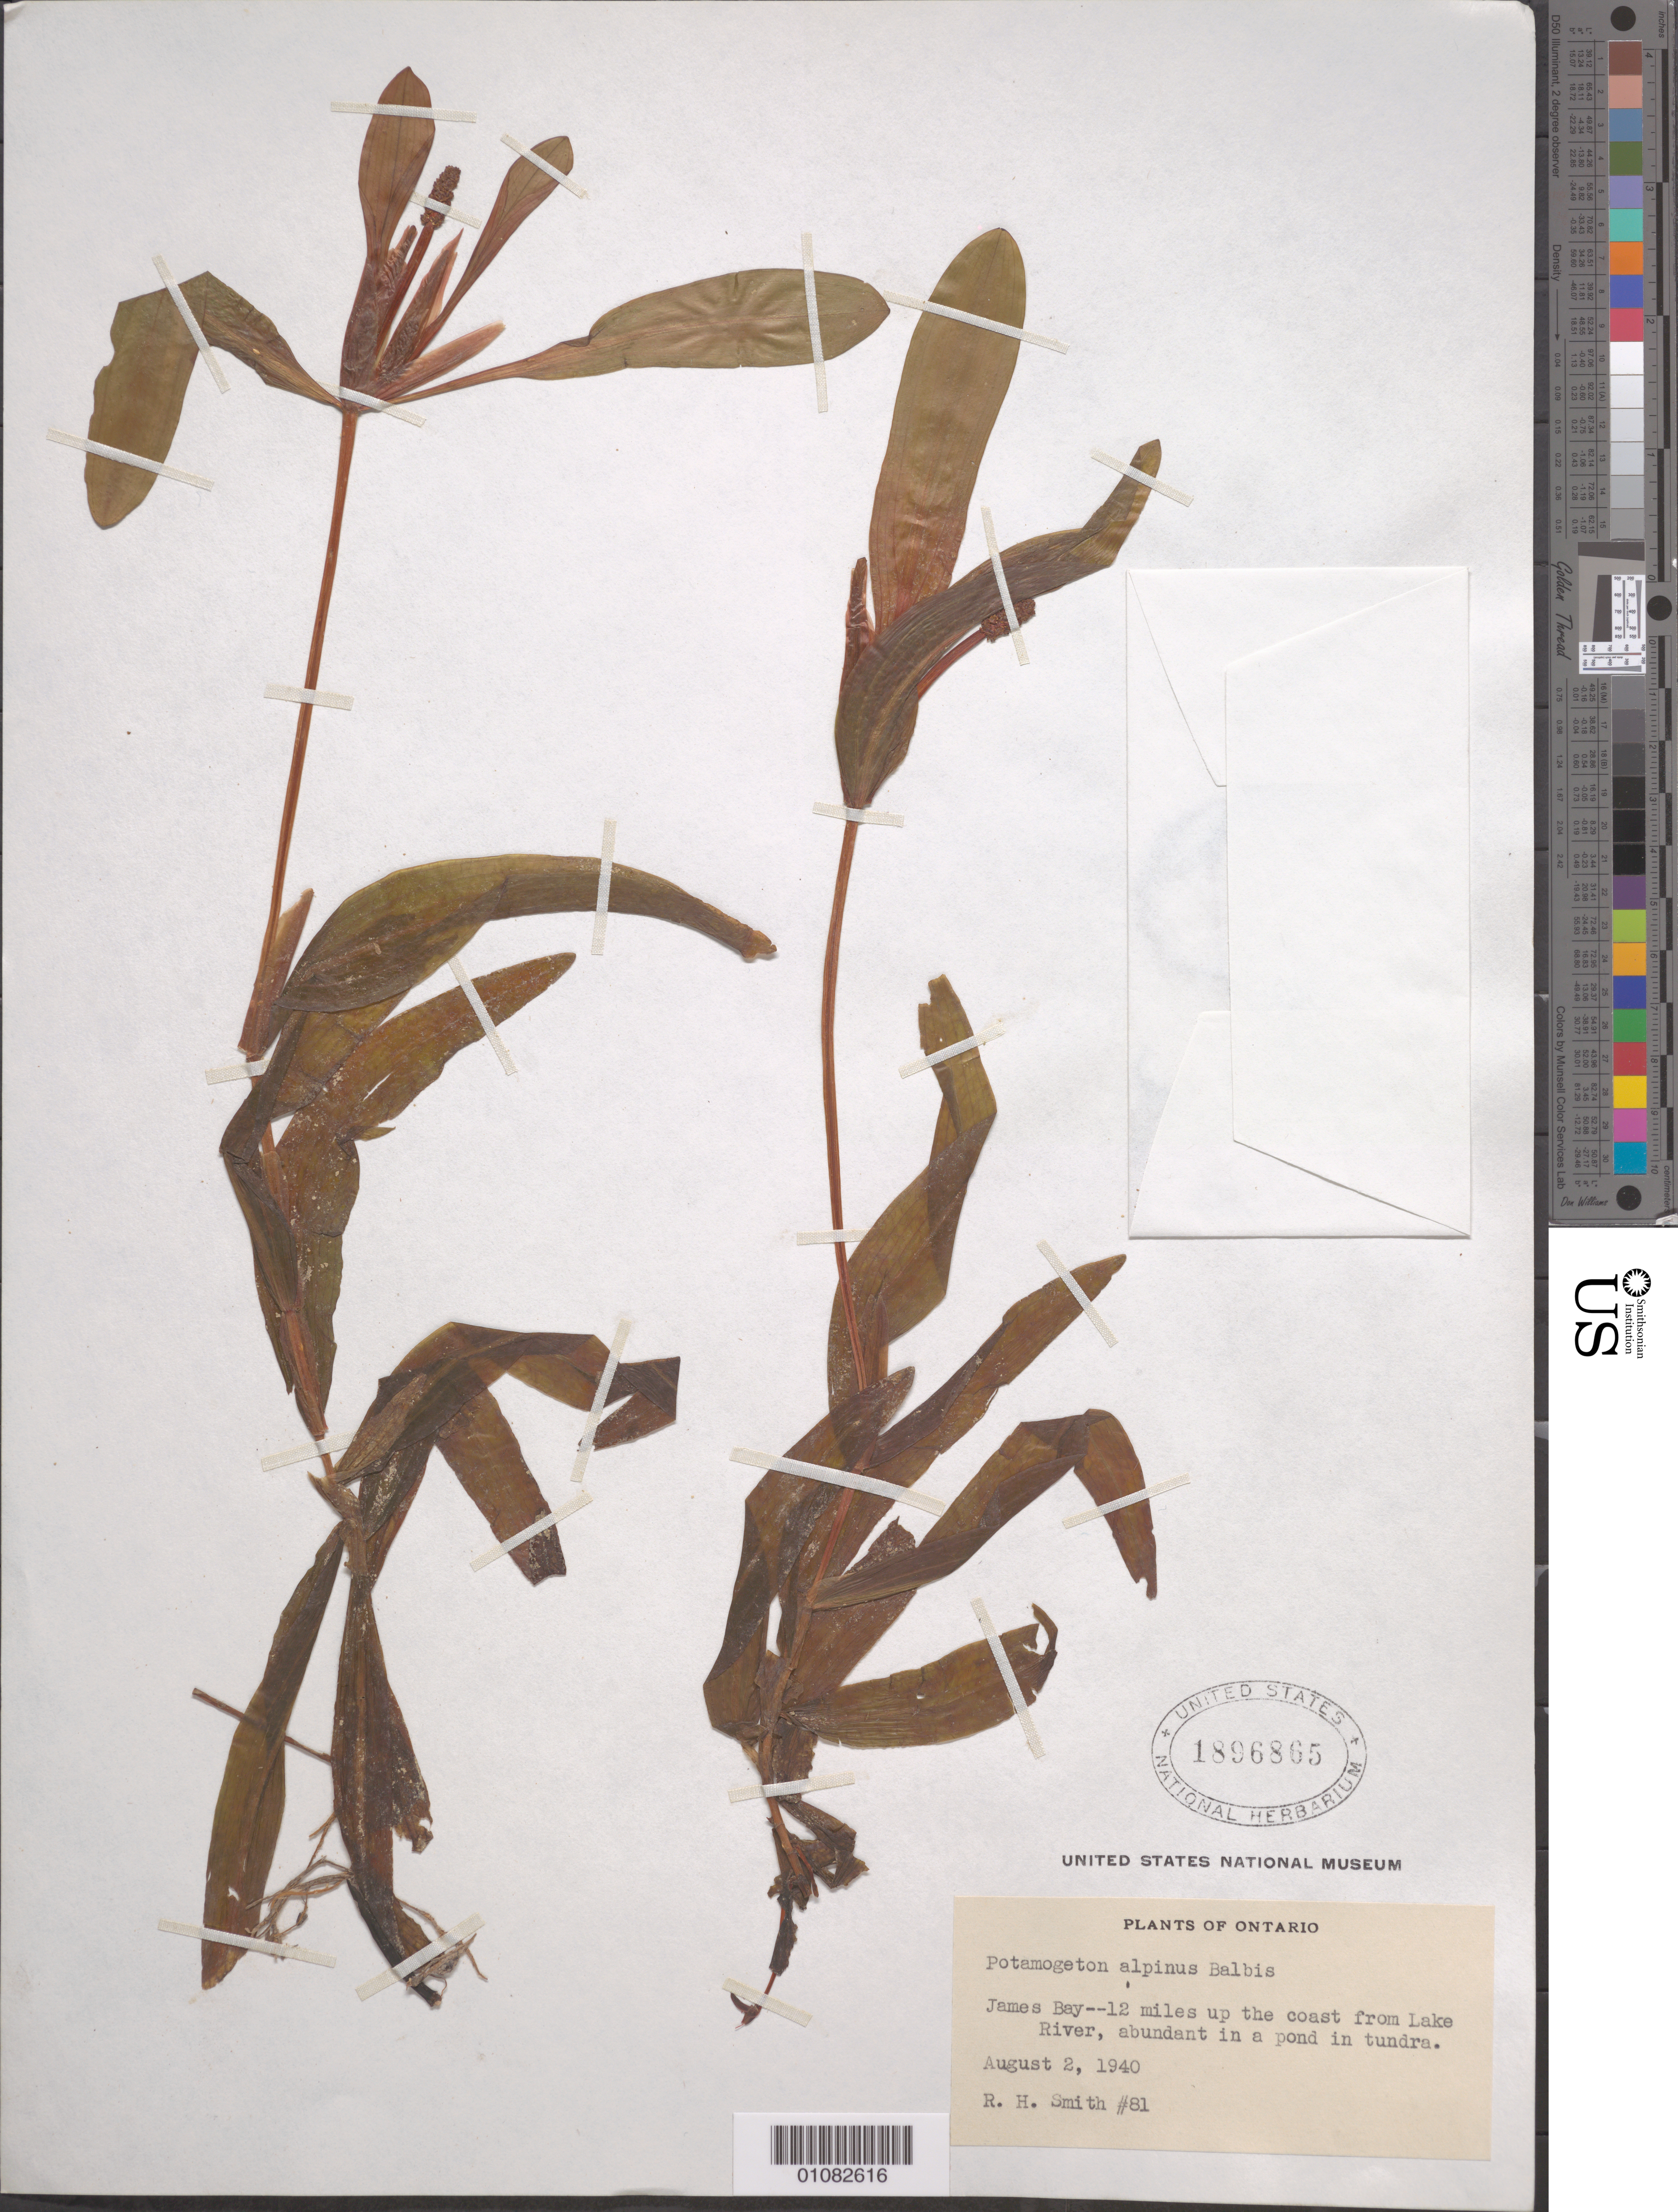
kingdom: Plantae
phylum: Tracheophyta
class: Liliopsida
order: Alismatales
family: Potamogetonaceae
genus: Potamogeton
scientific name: Potamogeton alpinus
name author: Balb.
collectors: R. H. Smith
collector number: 81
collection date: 1940-08-02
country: Canada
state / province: Ontario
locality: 12 miles up the coast from Lake River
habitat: Abundant in a pool in tundra.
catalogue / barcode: US 1896865